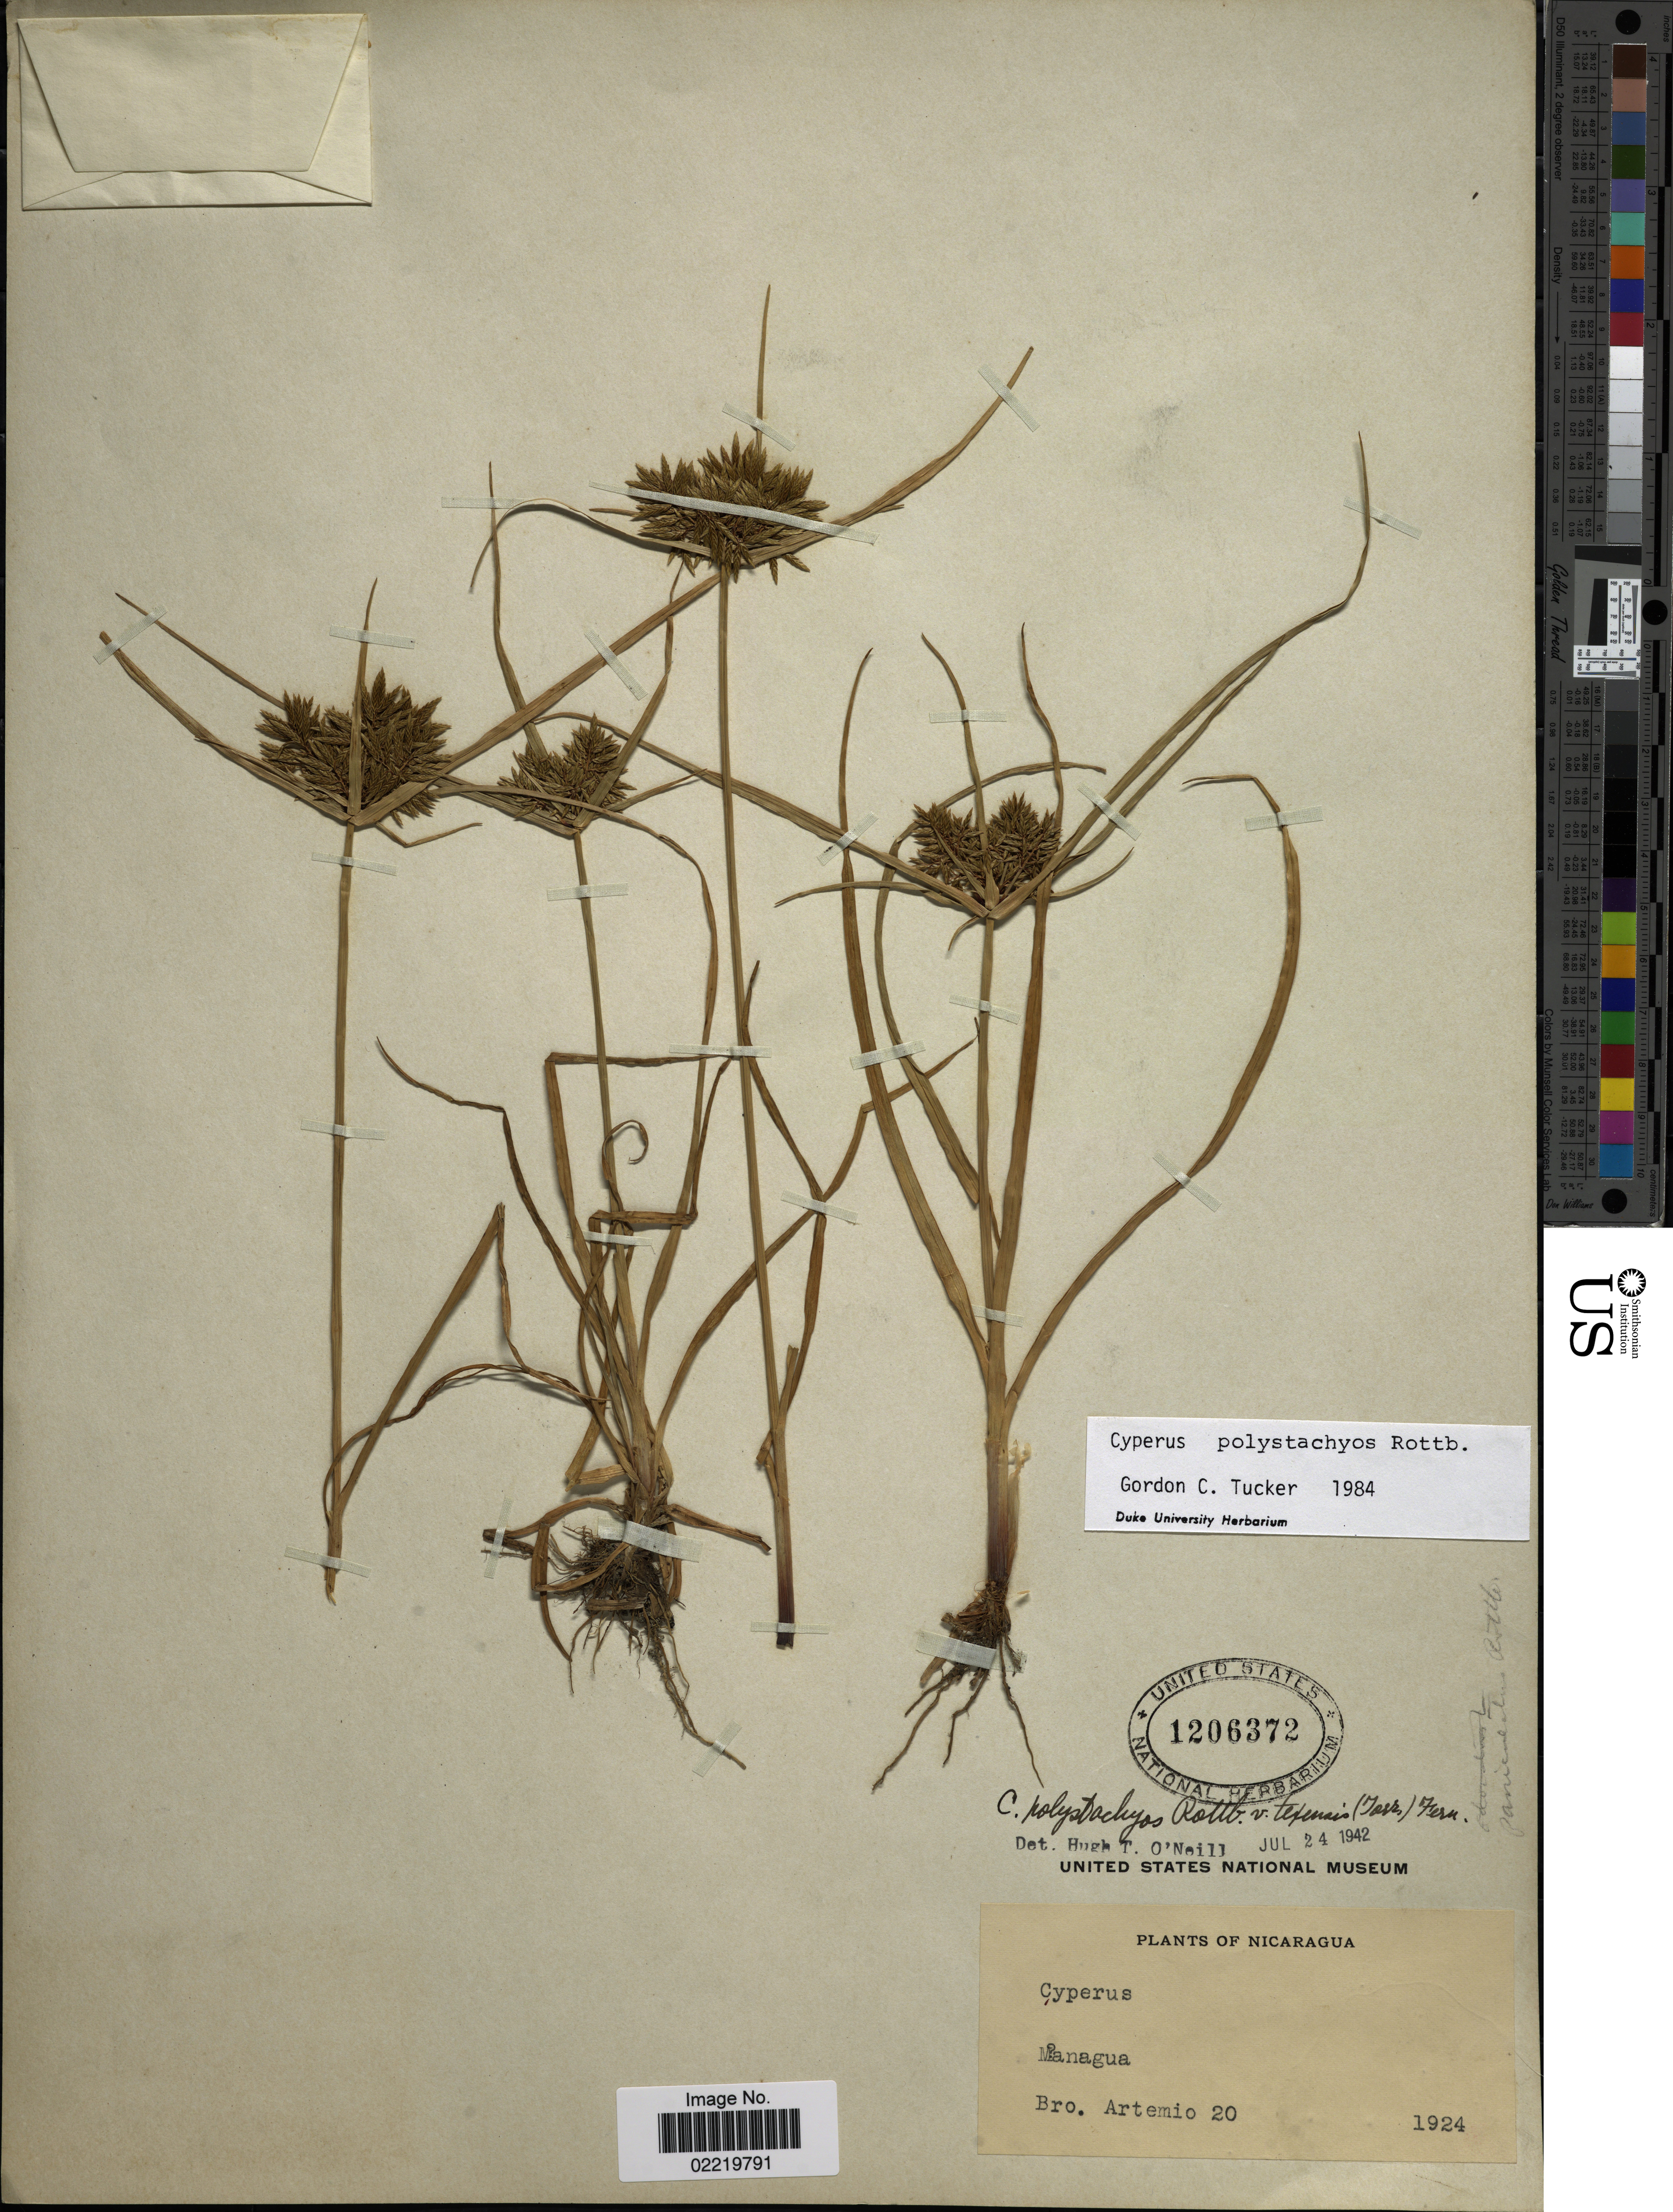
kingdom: Plantae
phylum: Tracheophyta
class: Liliopsida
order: Poales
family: Cyperaceae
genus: Cyperus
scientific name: Cyperus polystachyos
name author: Rottb.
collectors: B. Artemio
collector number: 20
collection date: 1924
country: Nicaragua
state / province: Managua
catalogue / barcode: US 1206372